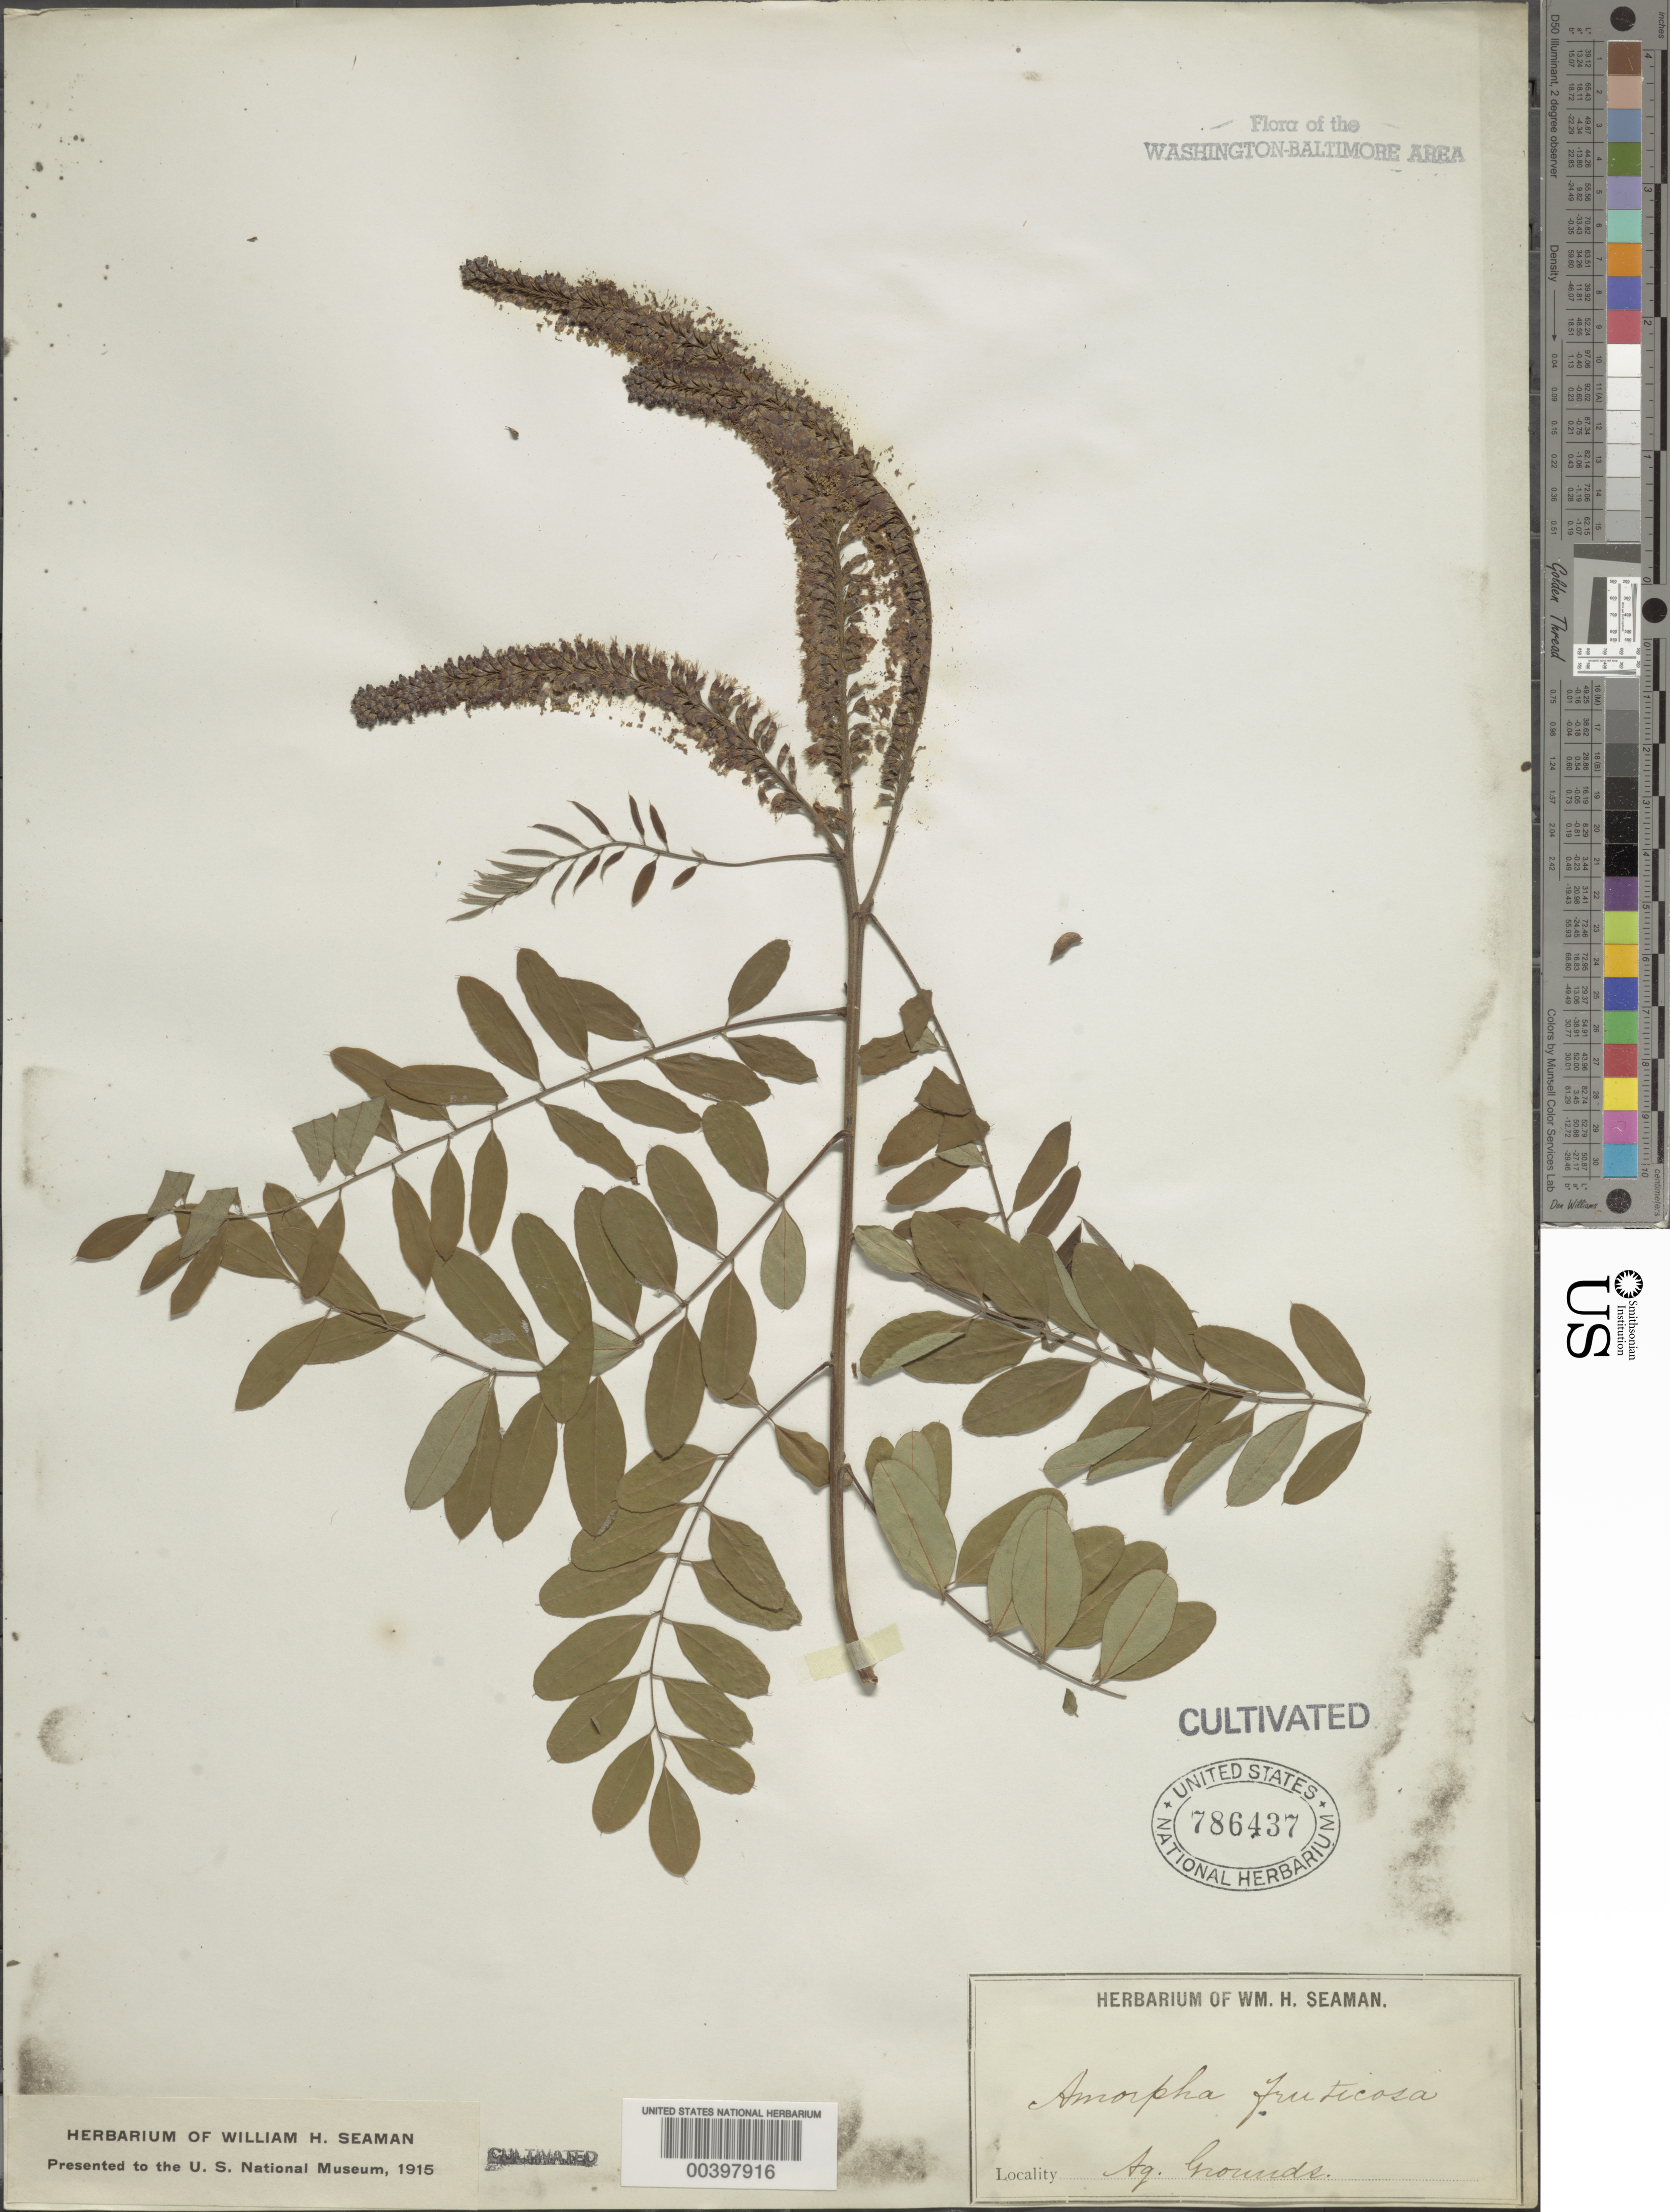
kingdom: Plantae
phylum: Tracheophyta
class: Magnoliopsida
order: Fabales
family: Fabaceae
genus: Amorpha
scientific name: Amorpha fruticosa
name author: L.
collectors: W. Seaman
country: United States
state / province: District of Columbia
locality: Agriculture grounds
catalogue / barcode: US 786437